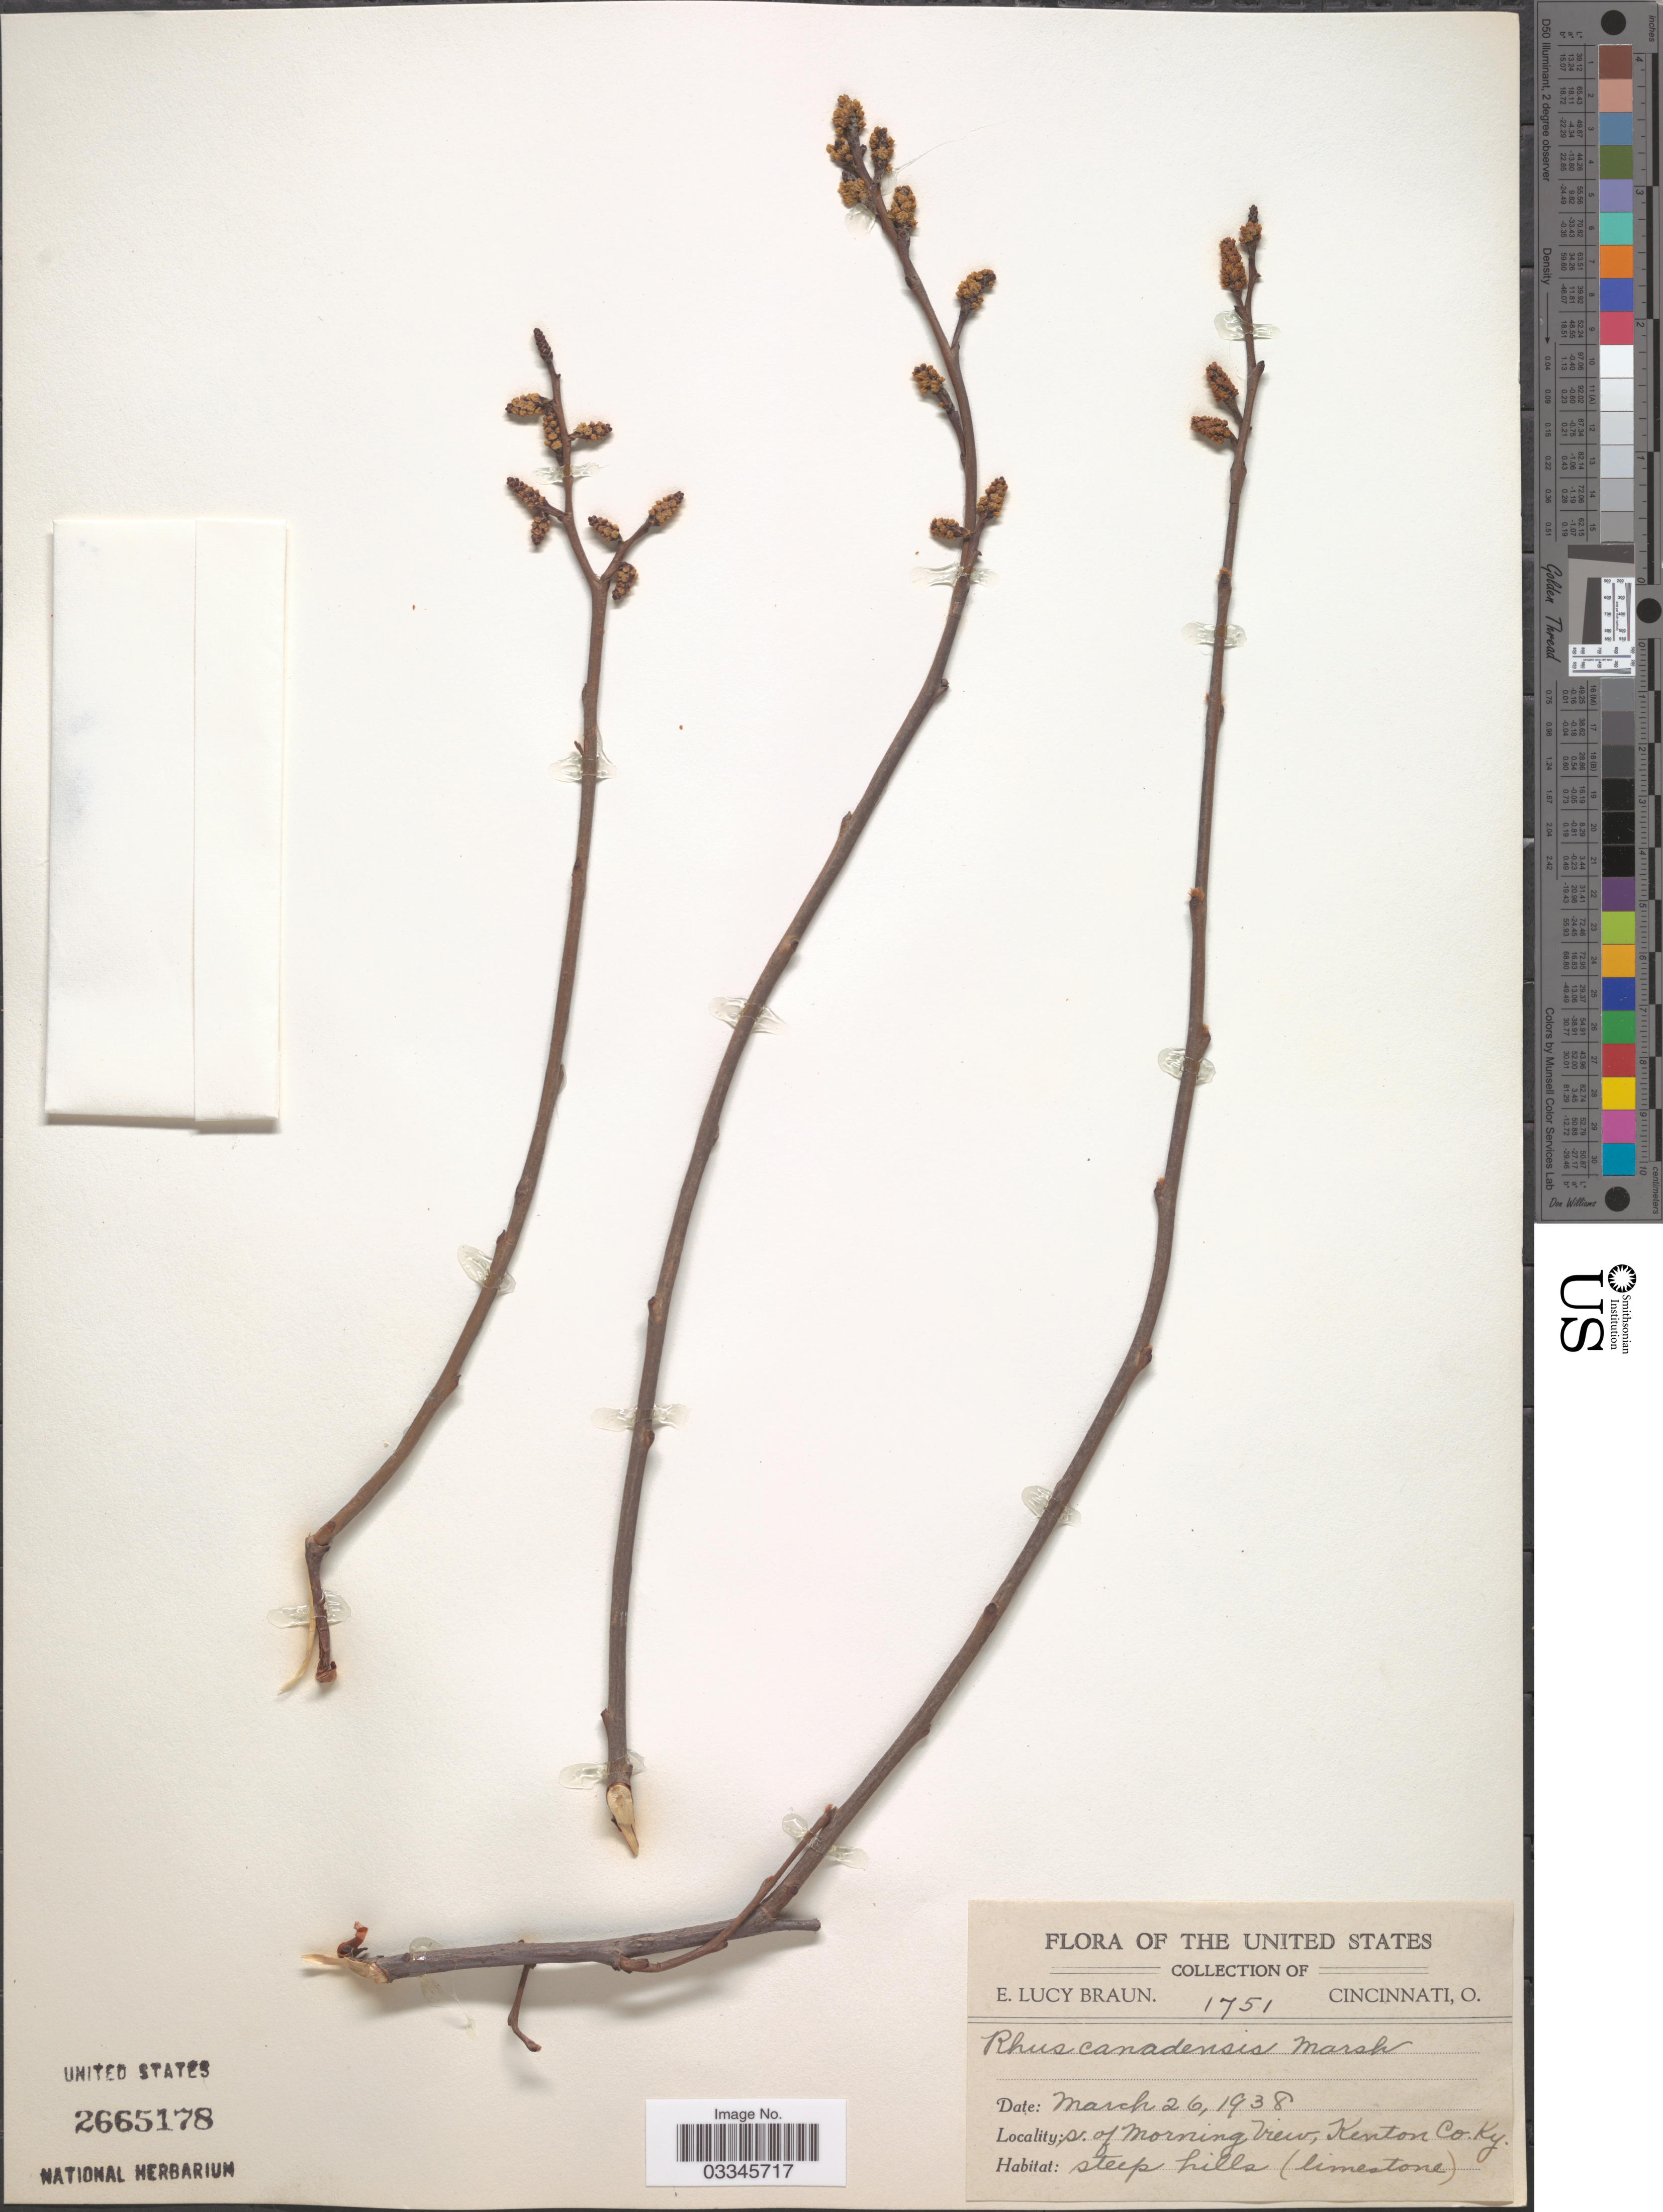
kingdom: Plantae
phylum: Tracheophyta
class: Magnoliopsida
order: Sapindales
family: Anacardiaceae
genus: Rhus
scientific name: Rhus canadensis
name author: Marshall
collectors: E. L. Braun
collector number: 1751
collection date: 1938-03-26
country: United States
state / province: Kentucky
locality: S. of Morning View, Kenton Co.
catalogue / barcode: US 2665178